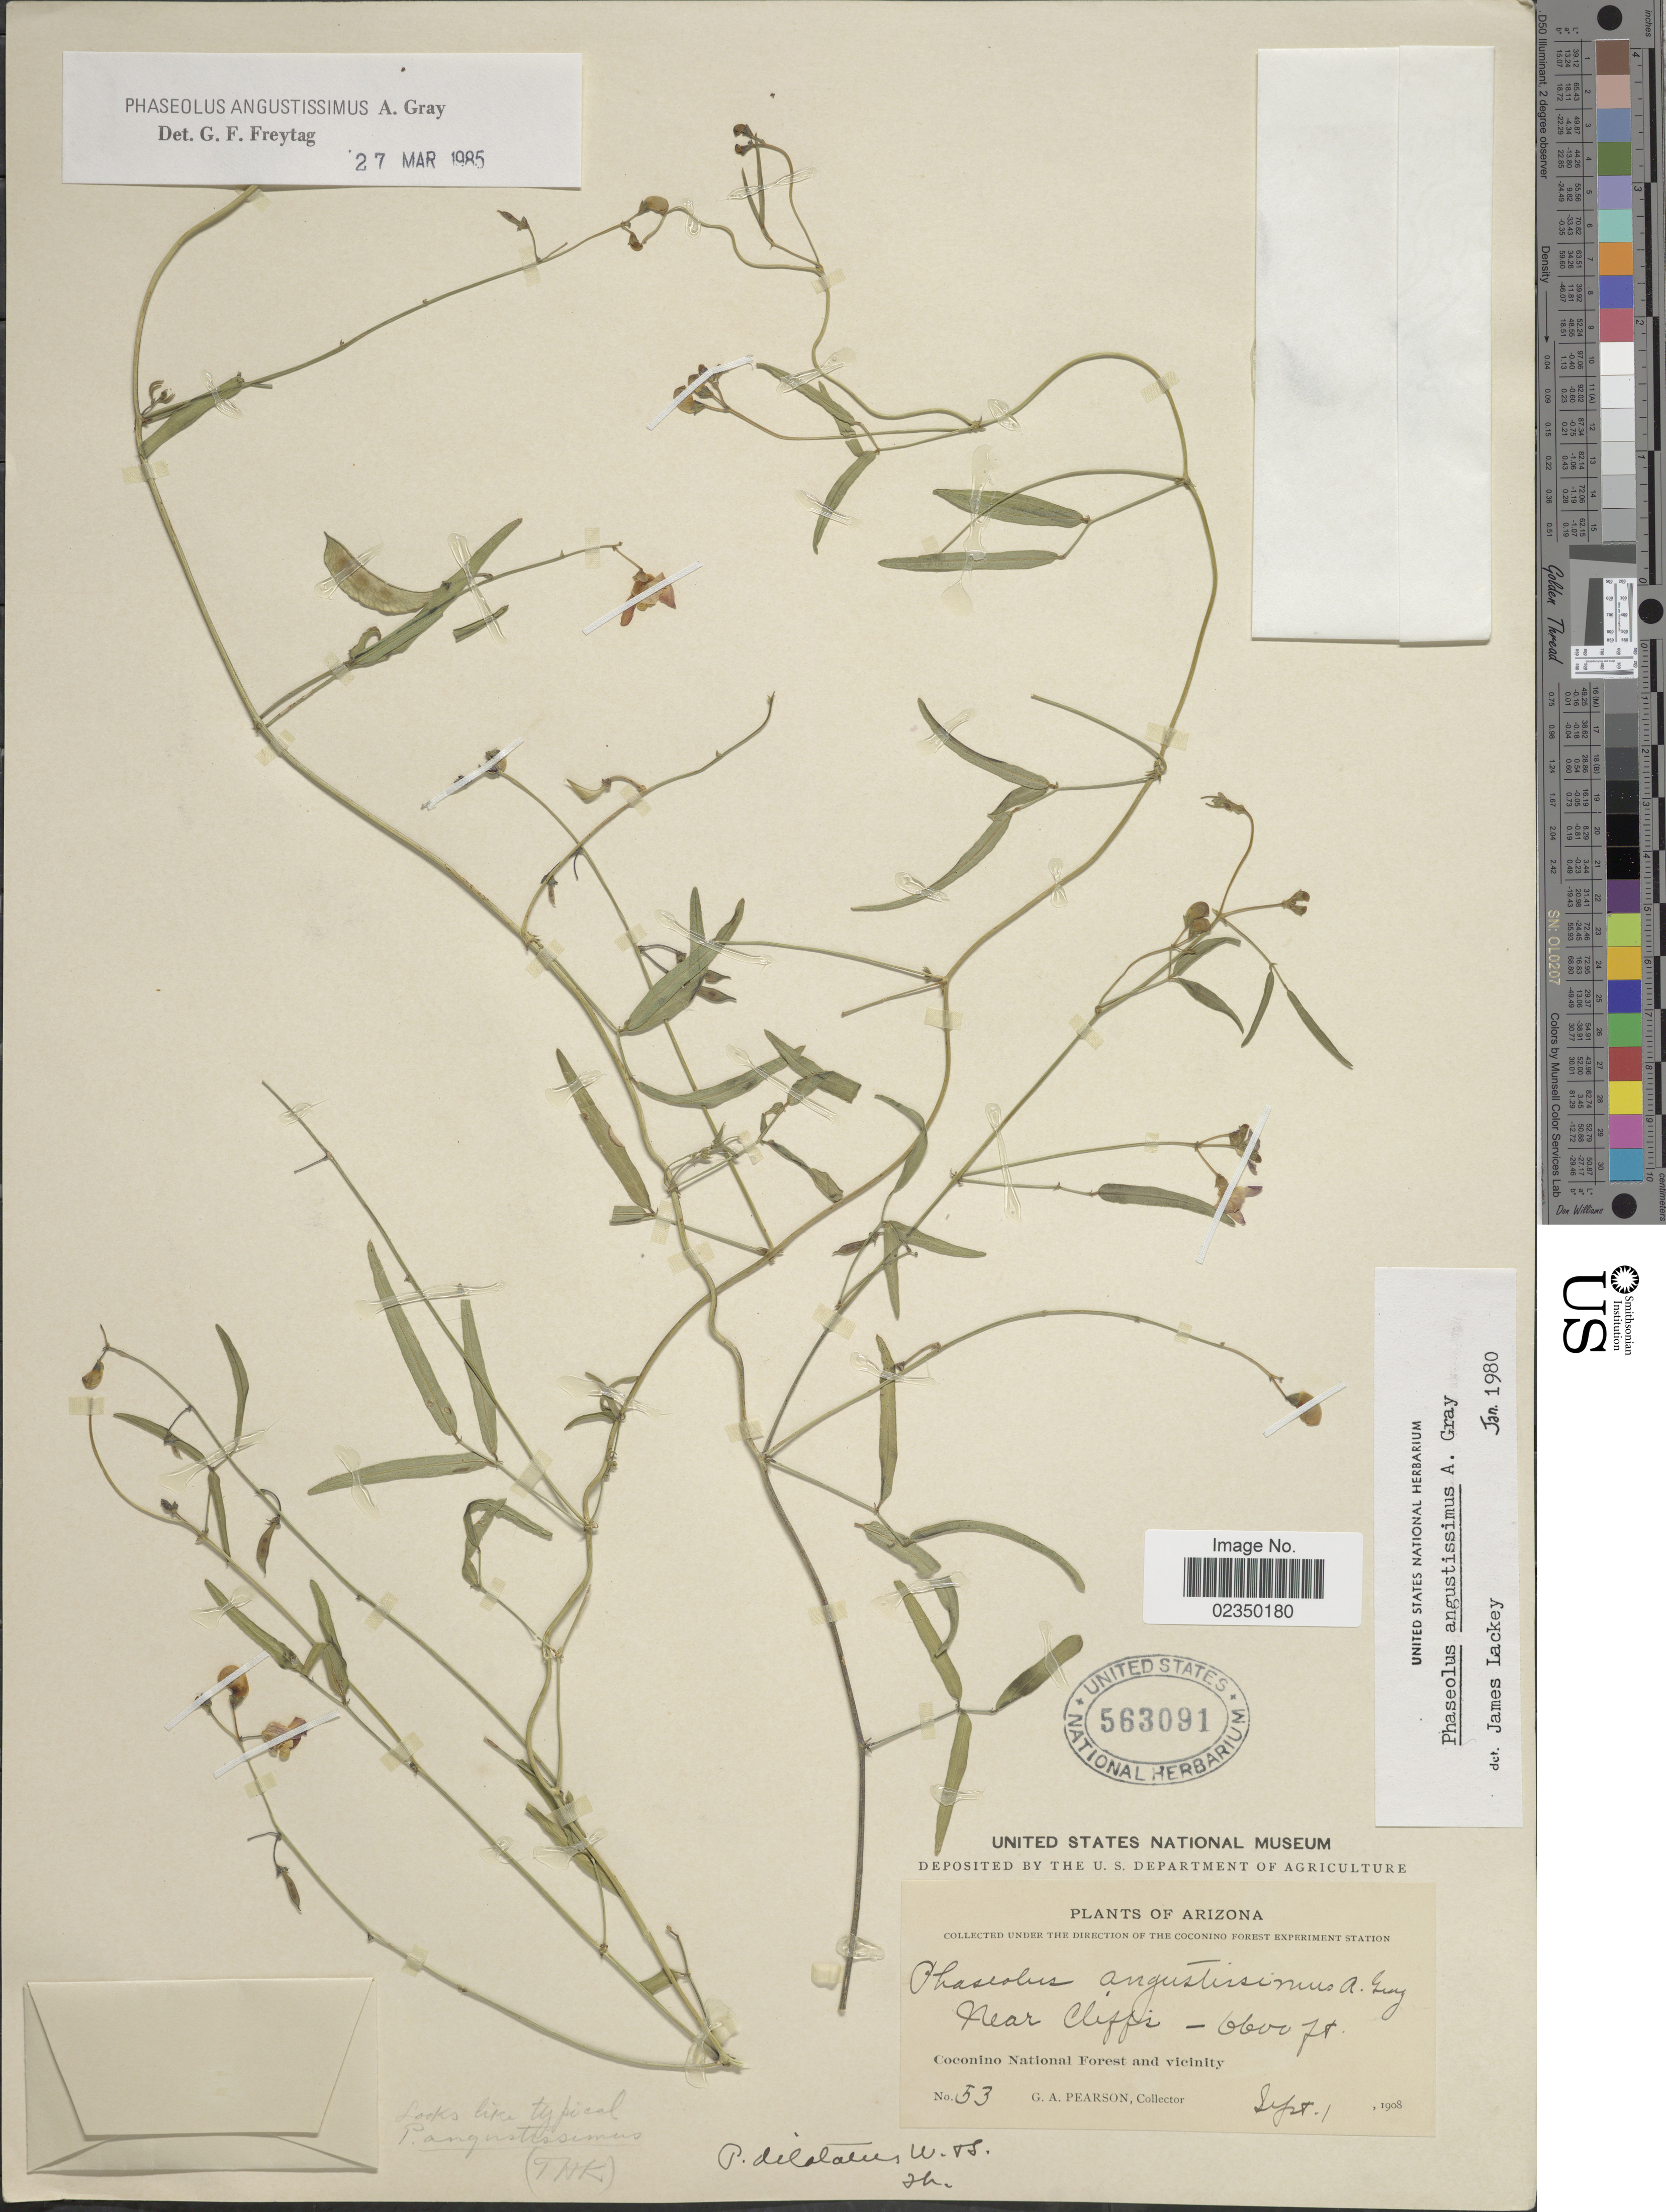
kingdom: Plantae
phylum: Tracheophyta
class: Magnoliopsida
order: Fabales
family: Fabaceae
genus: Phaseolus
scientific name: Phaseolus angustissimus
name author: A. Gray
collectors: G. Pearson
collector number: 53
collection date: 1908-09-01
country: United States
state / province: Arizona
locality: Coconino National Forest and Vicinity. Near Cliffs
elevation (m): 2012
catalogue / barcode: US 563091